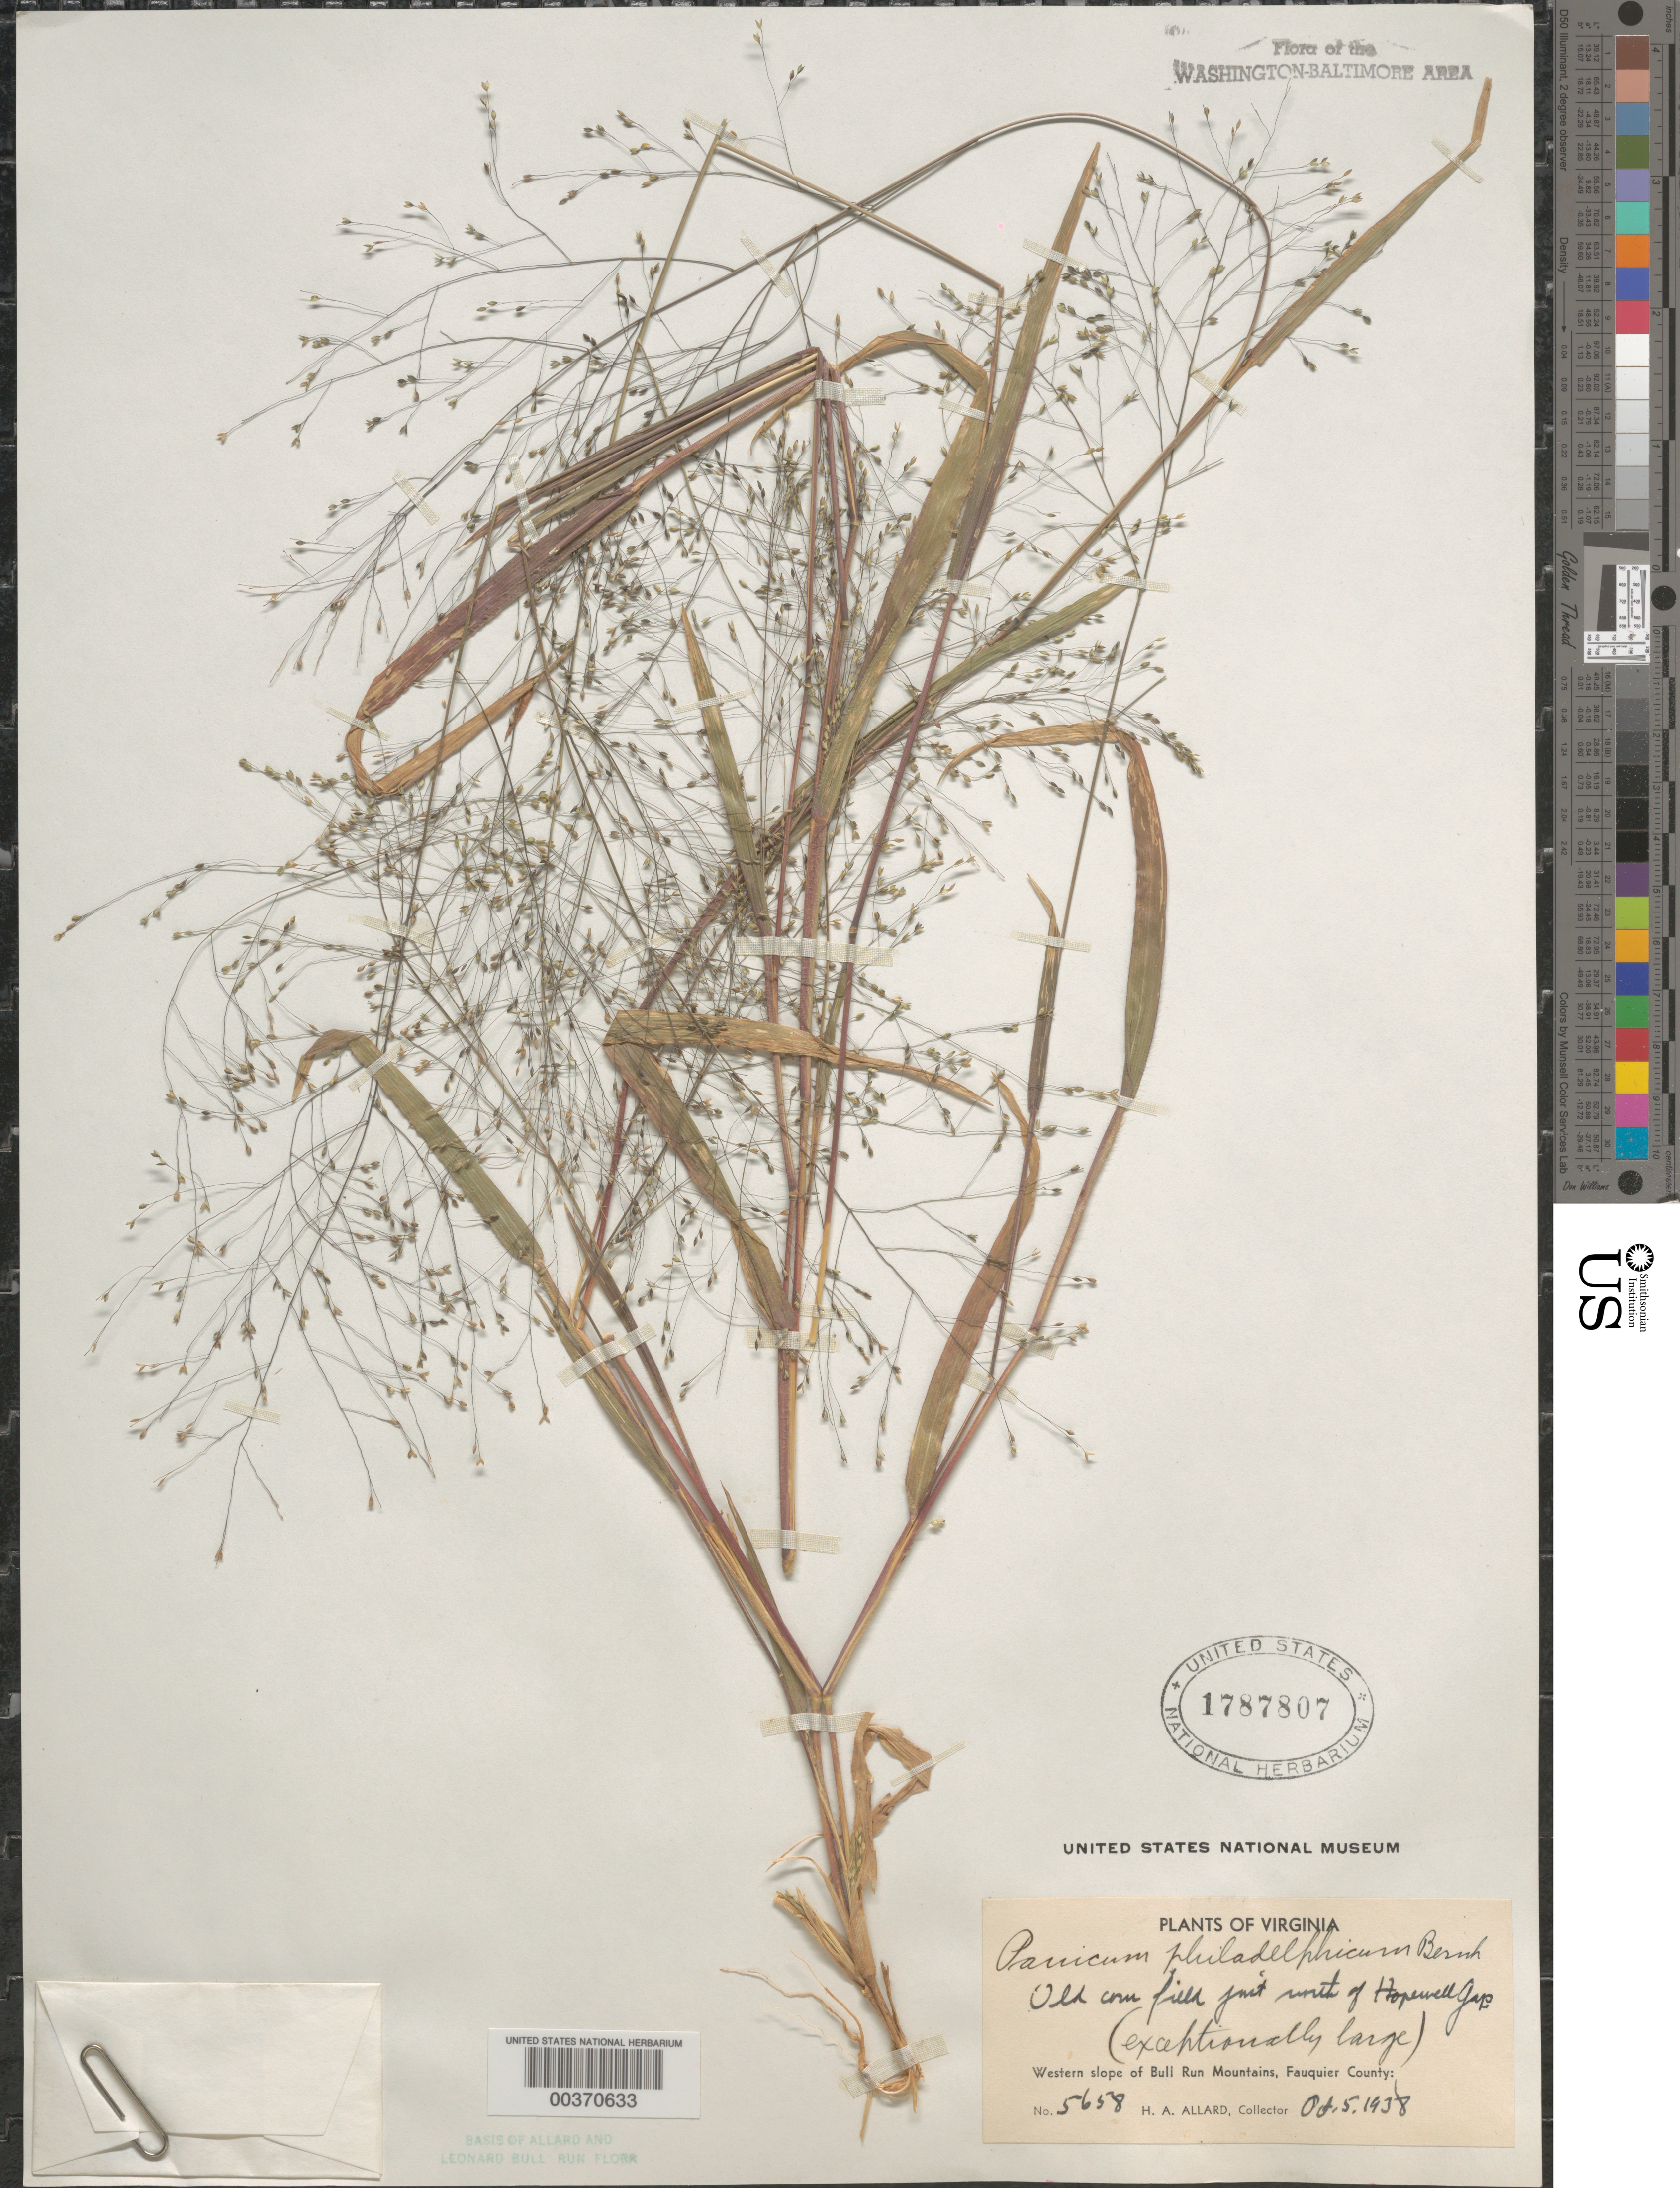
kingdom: Plantae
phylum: Tracheophyta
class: Liliopsida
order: Poales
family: Poaceae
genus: Panicum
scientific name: Panicum philadelphicum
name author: Bernh. ex Trin.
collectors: H. A. Allard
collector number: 5658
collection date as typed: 05 Oct 1938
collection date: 1938-10-05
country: United States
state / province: Virginia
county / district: Fauquier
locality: North of Hopewell Gap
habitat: Old corn field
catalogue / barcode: US 1787807